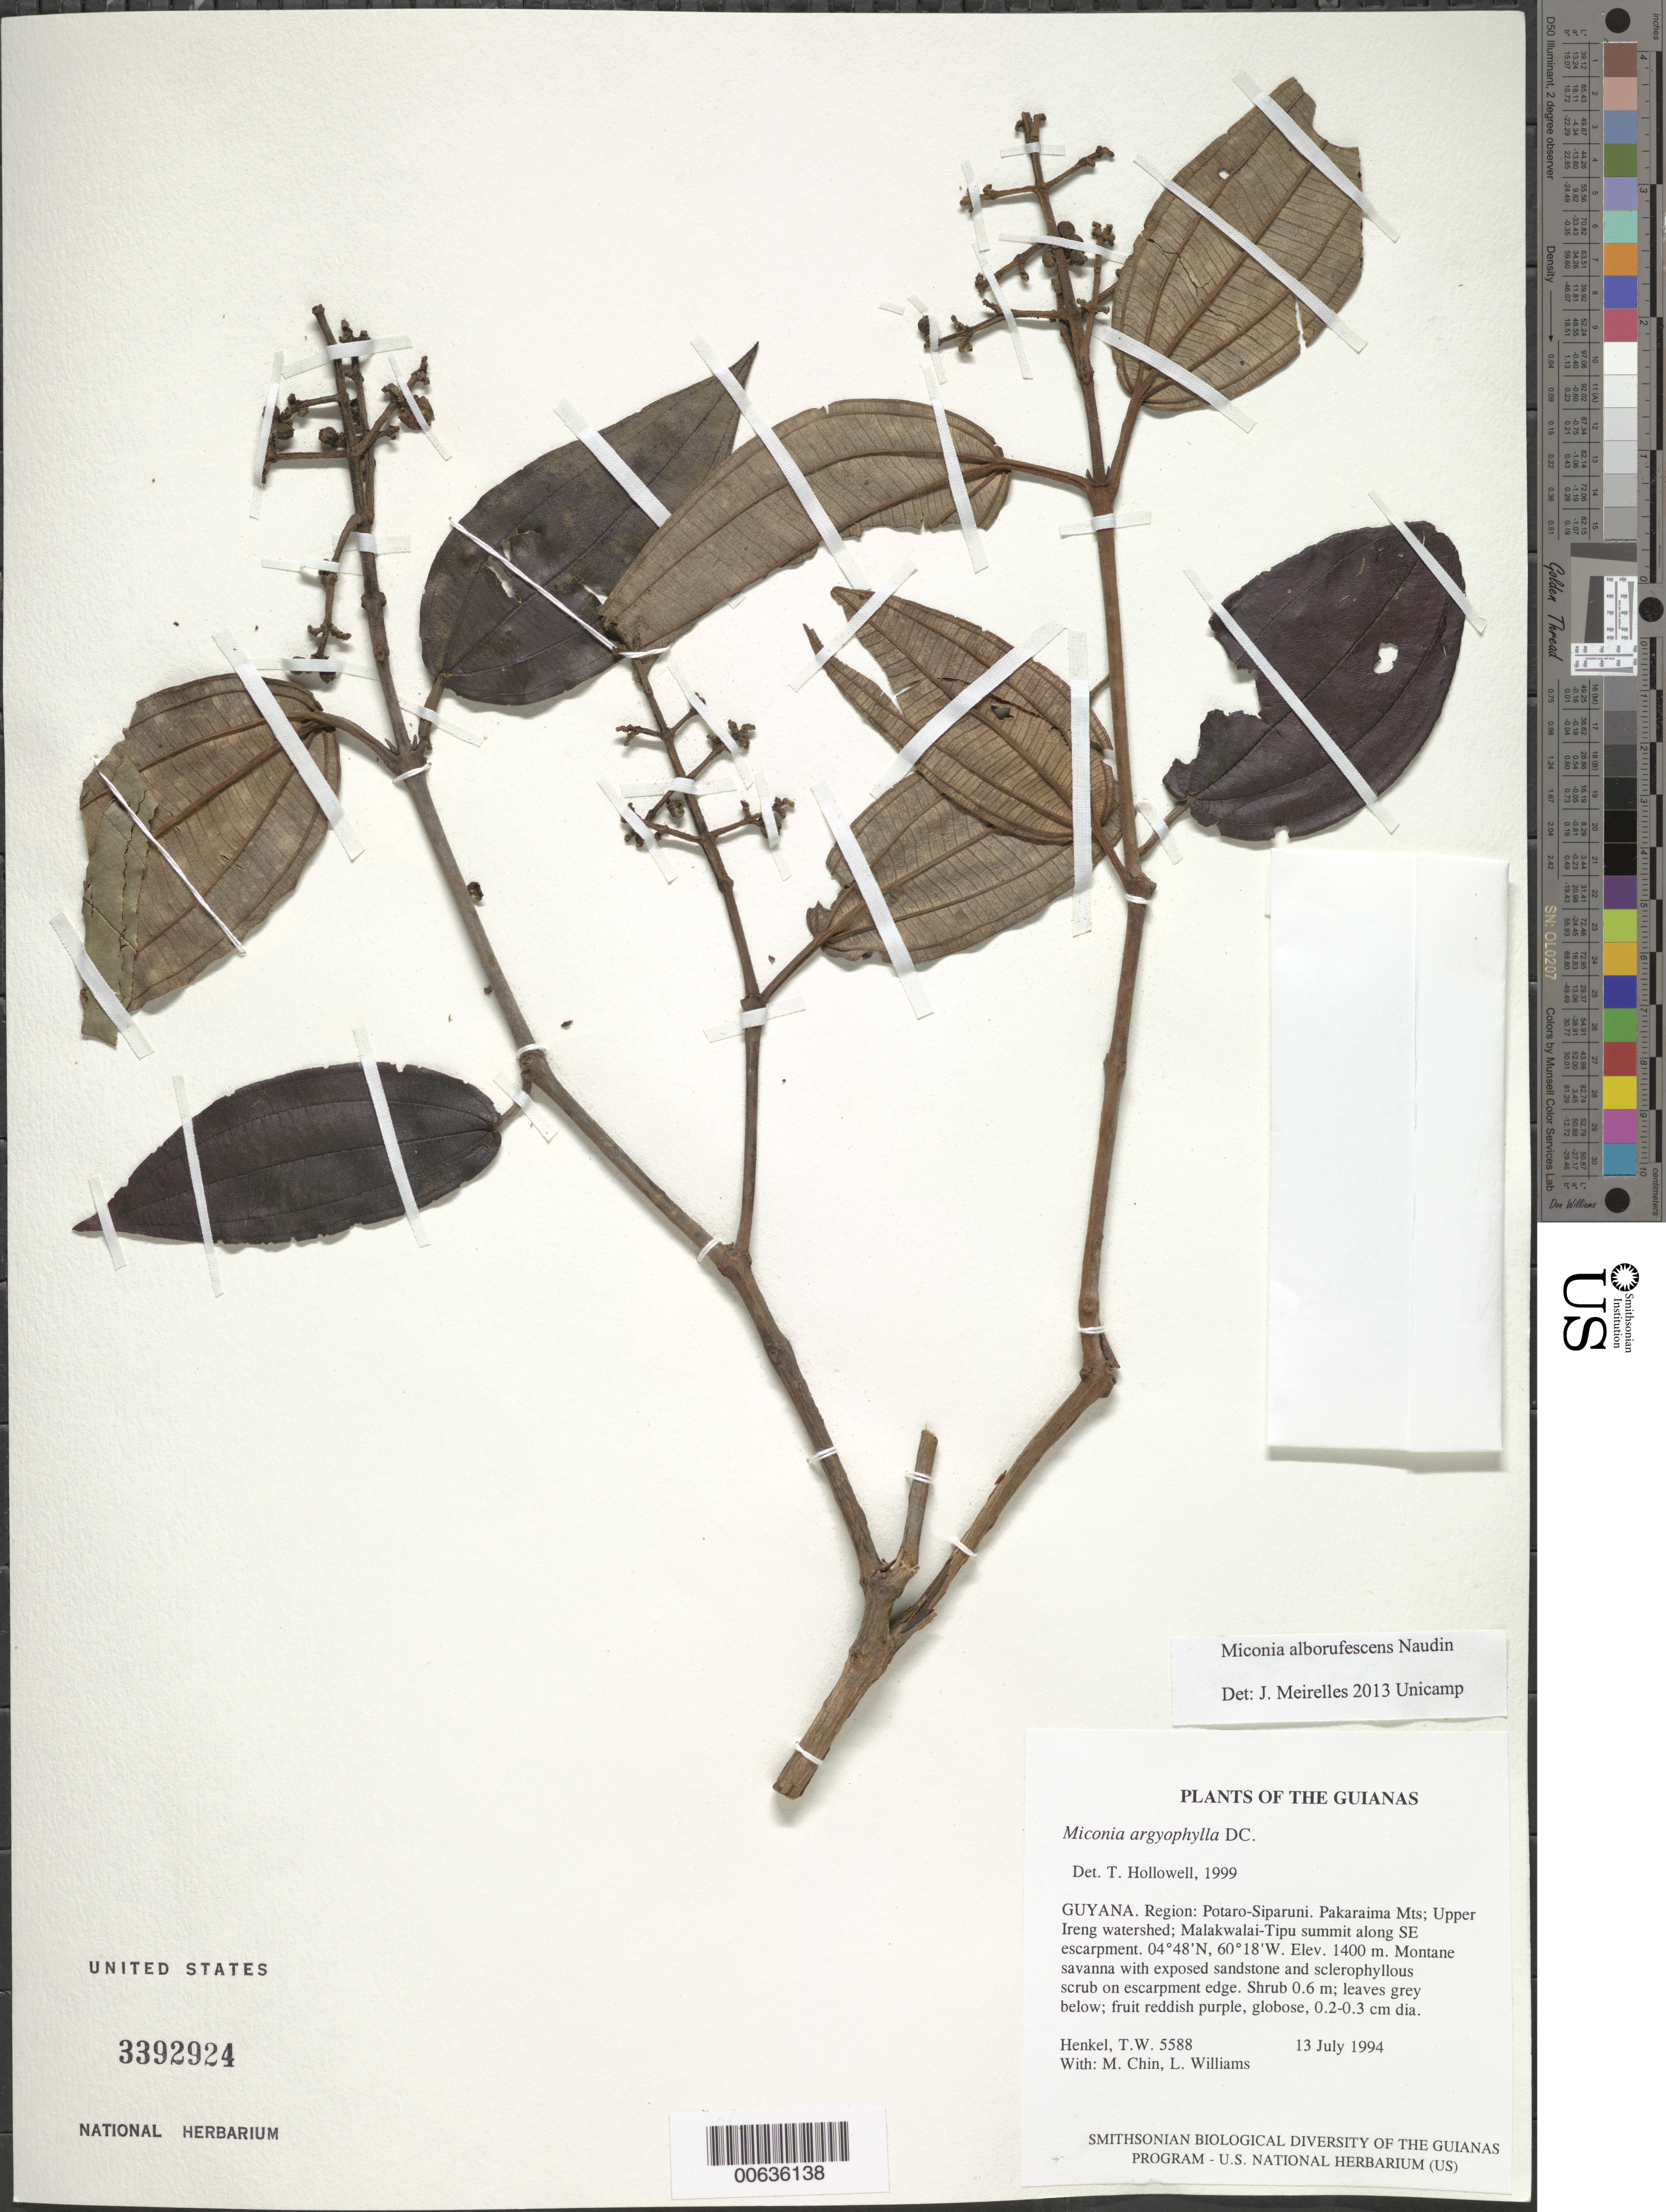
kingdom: Plantae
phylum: Tracheophyta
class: Magnoliopsida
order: Myrtales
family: Melastomataceae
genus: Miconia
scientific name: Miconia argyrophylla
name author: DC.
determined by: Hollowell, T. H., (BOT), Smithsonian Institution - National Museum of Natural History (UNITED STATES)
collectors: T. Henkel, M. Chin & L. Williams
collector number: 5588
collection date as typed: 13 July 1994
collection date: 1994-07-13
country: Guyana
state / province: Potaro-Siparuni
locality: Pakaraima Mts; Upper Ireng watershed; Malakwalai-Tipu summit along SE escarpment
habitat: Montane savanna with exposed sandstone and sclerophyllous scrub on escarpment edge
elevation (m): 1400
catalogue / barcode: US 3392924